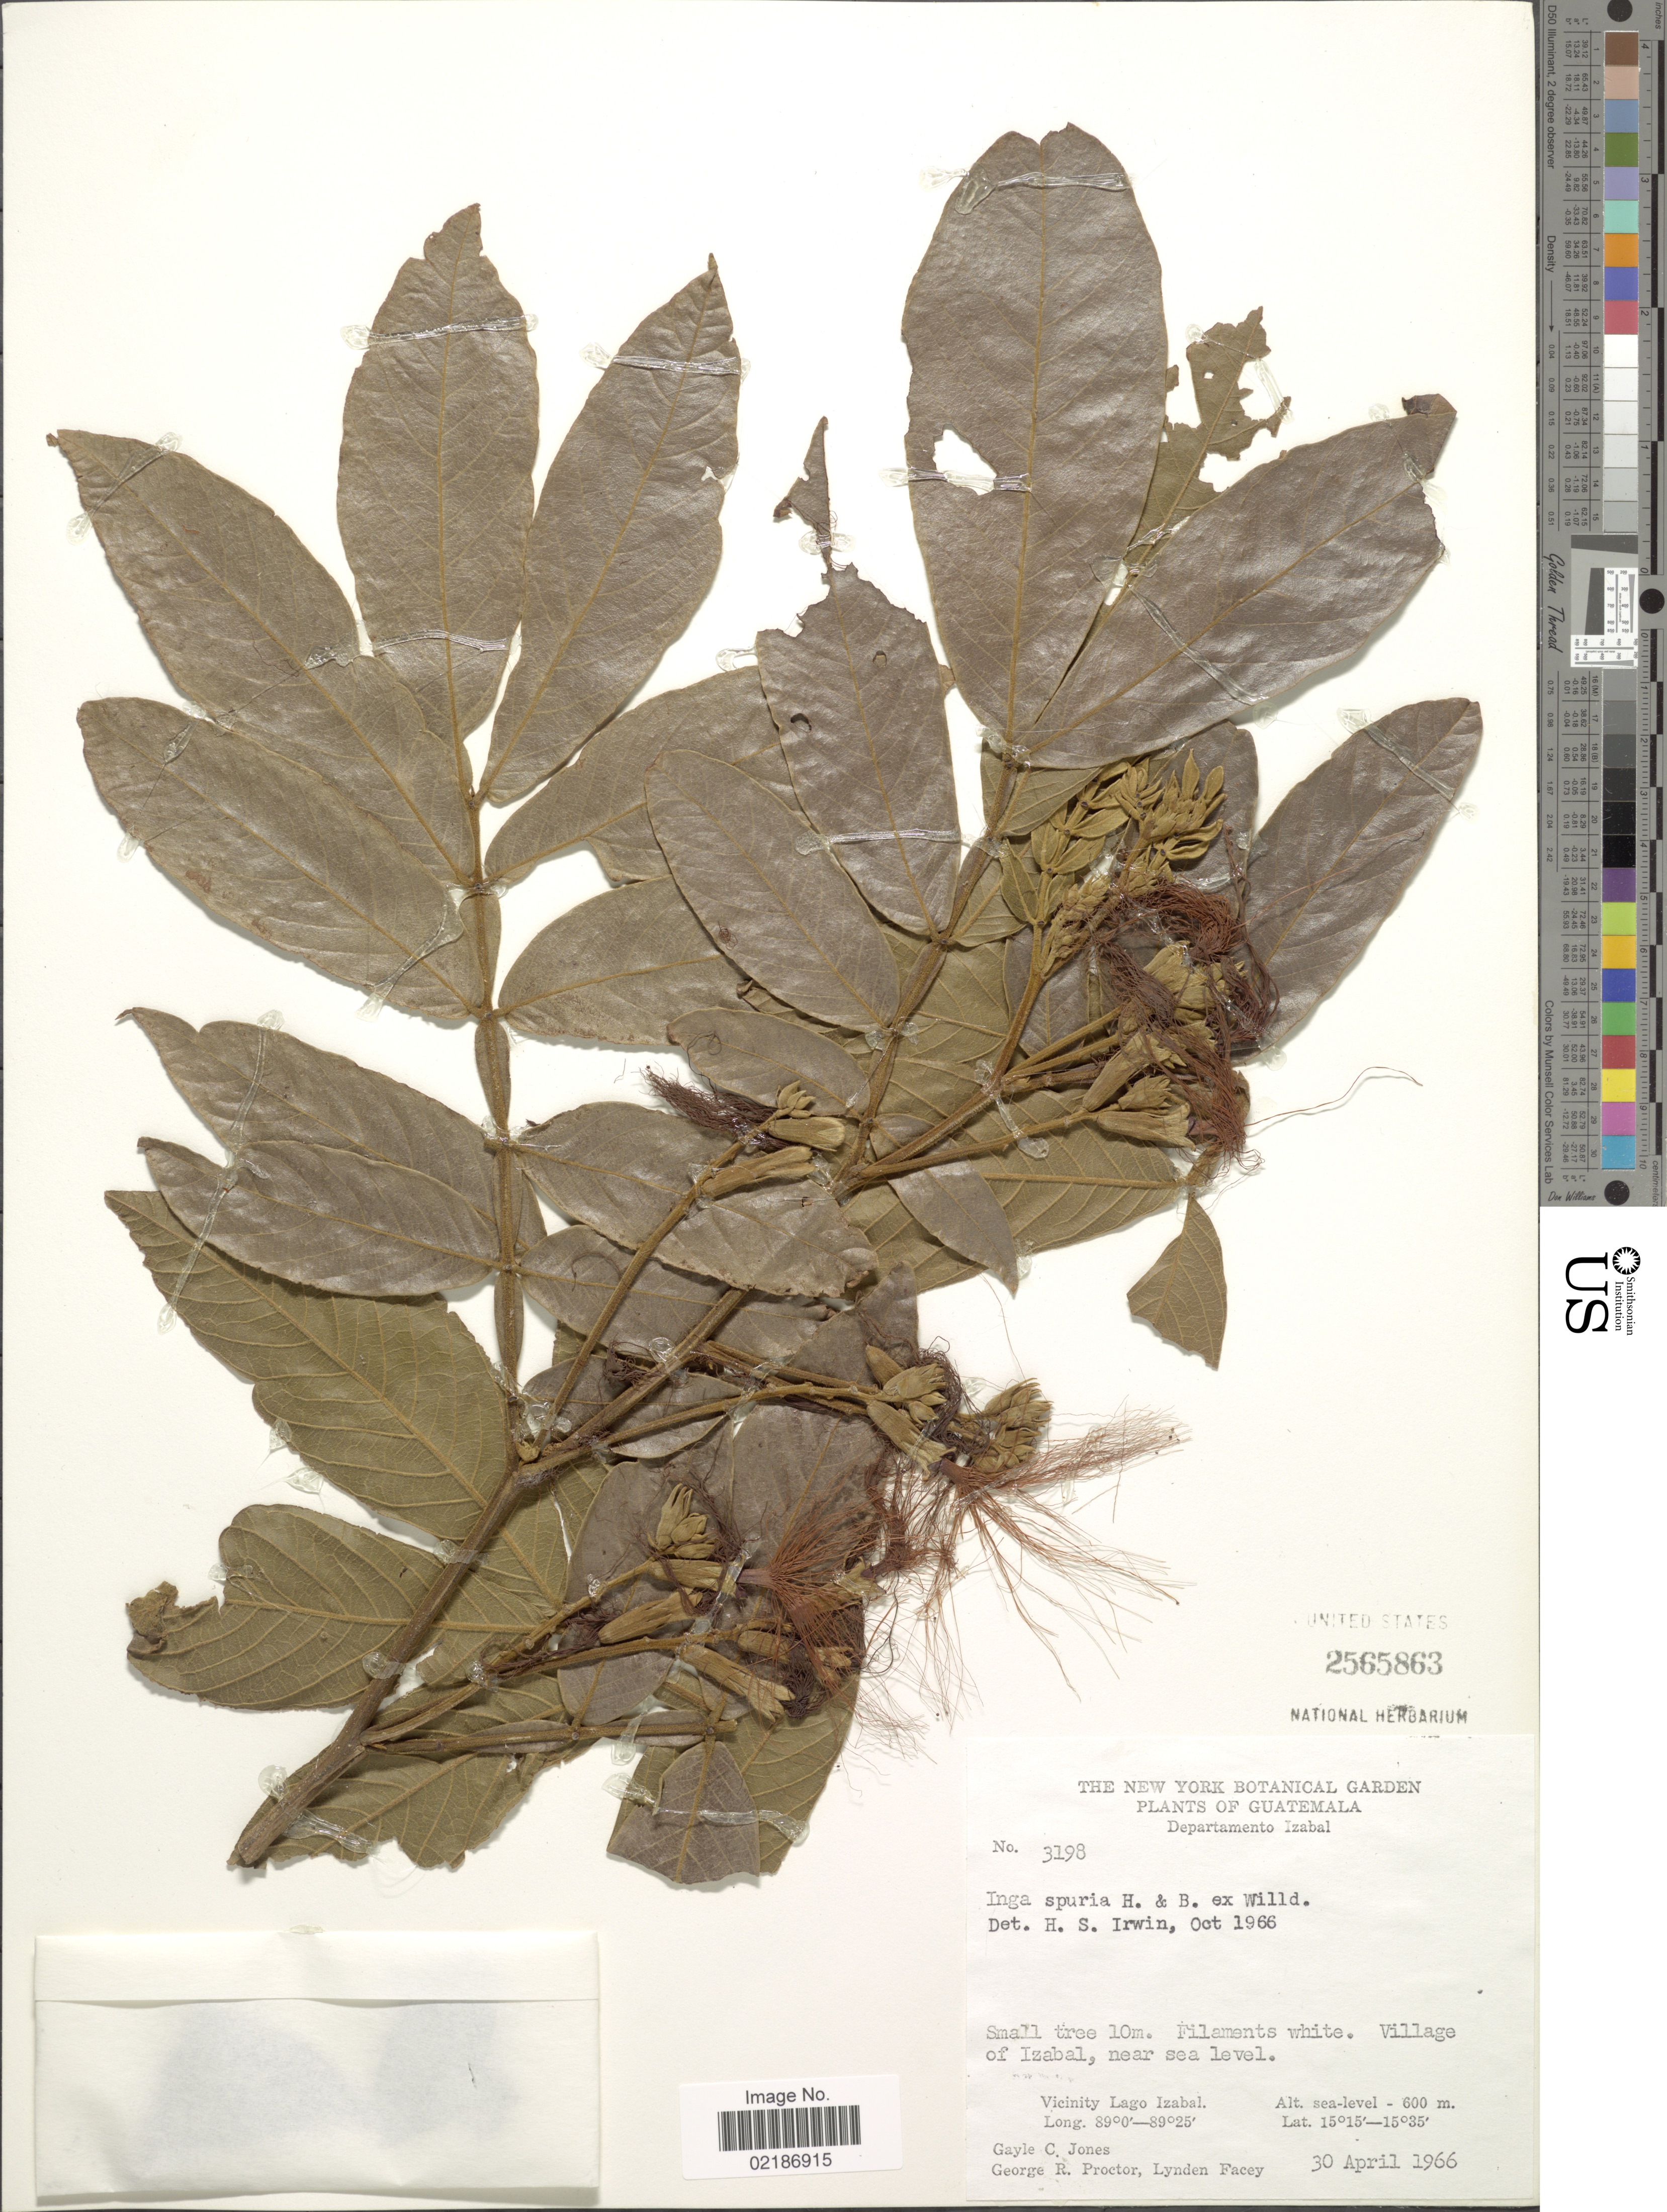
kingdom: Plantae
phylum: Tracheophyta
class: Magnoliopsida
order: Fabales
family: Fabaceae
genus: Inga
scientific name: Inga vera subsp. vera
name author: Willd.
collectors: G. C. Jones, G. Proctor & L. Facey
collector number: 3198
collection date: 1966-04-30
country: Guatemala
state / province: Izabal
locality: Village of Izabal, Vicinity Lago Izabal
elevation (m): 600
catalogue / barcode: US 2565863